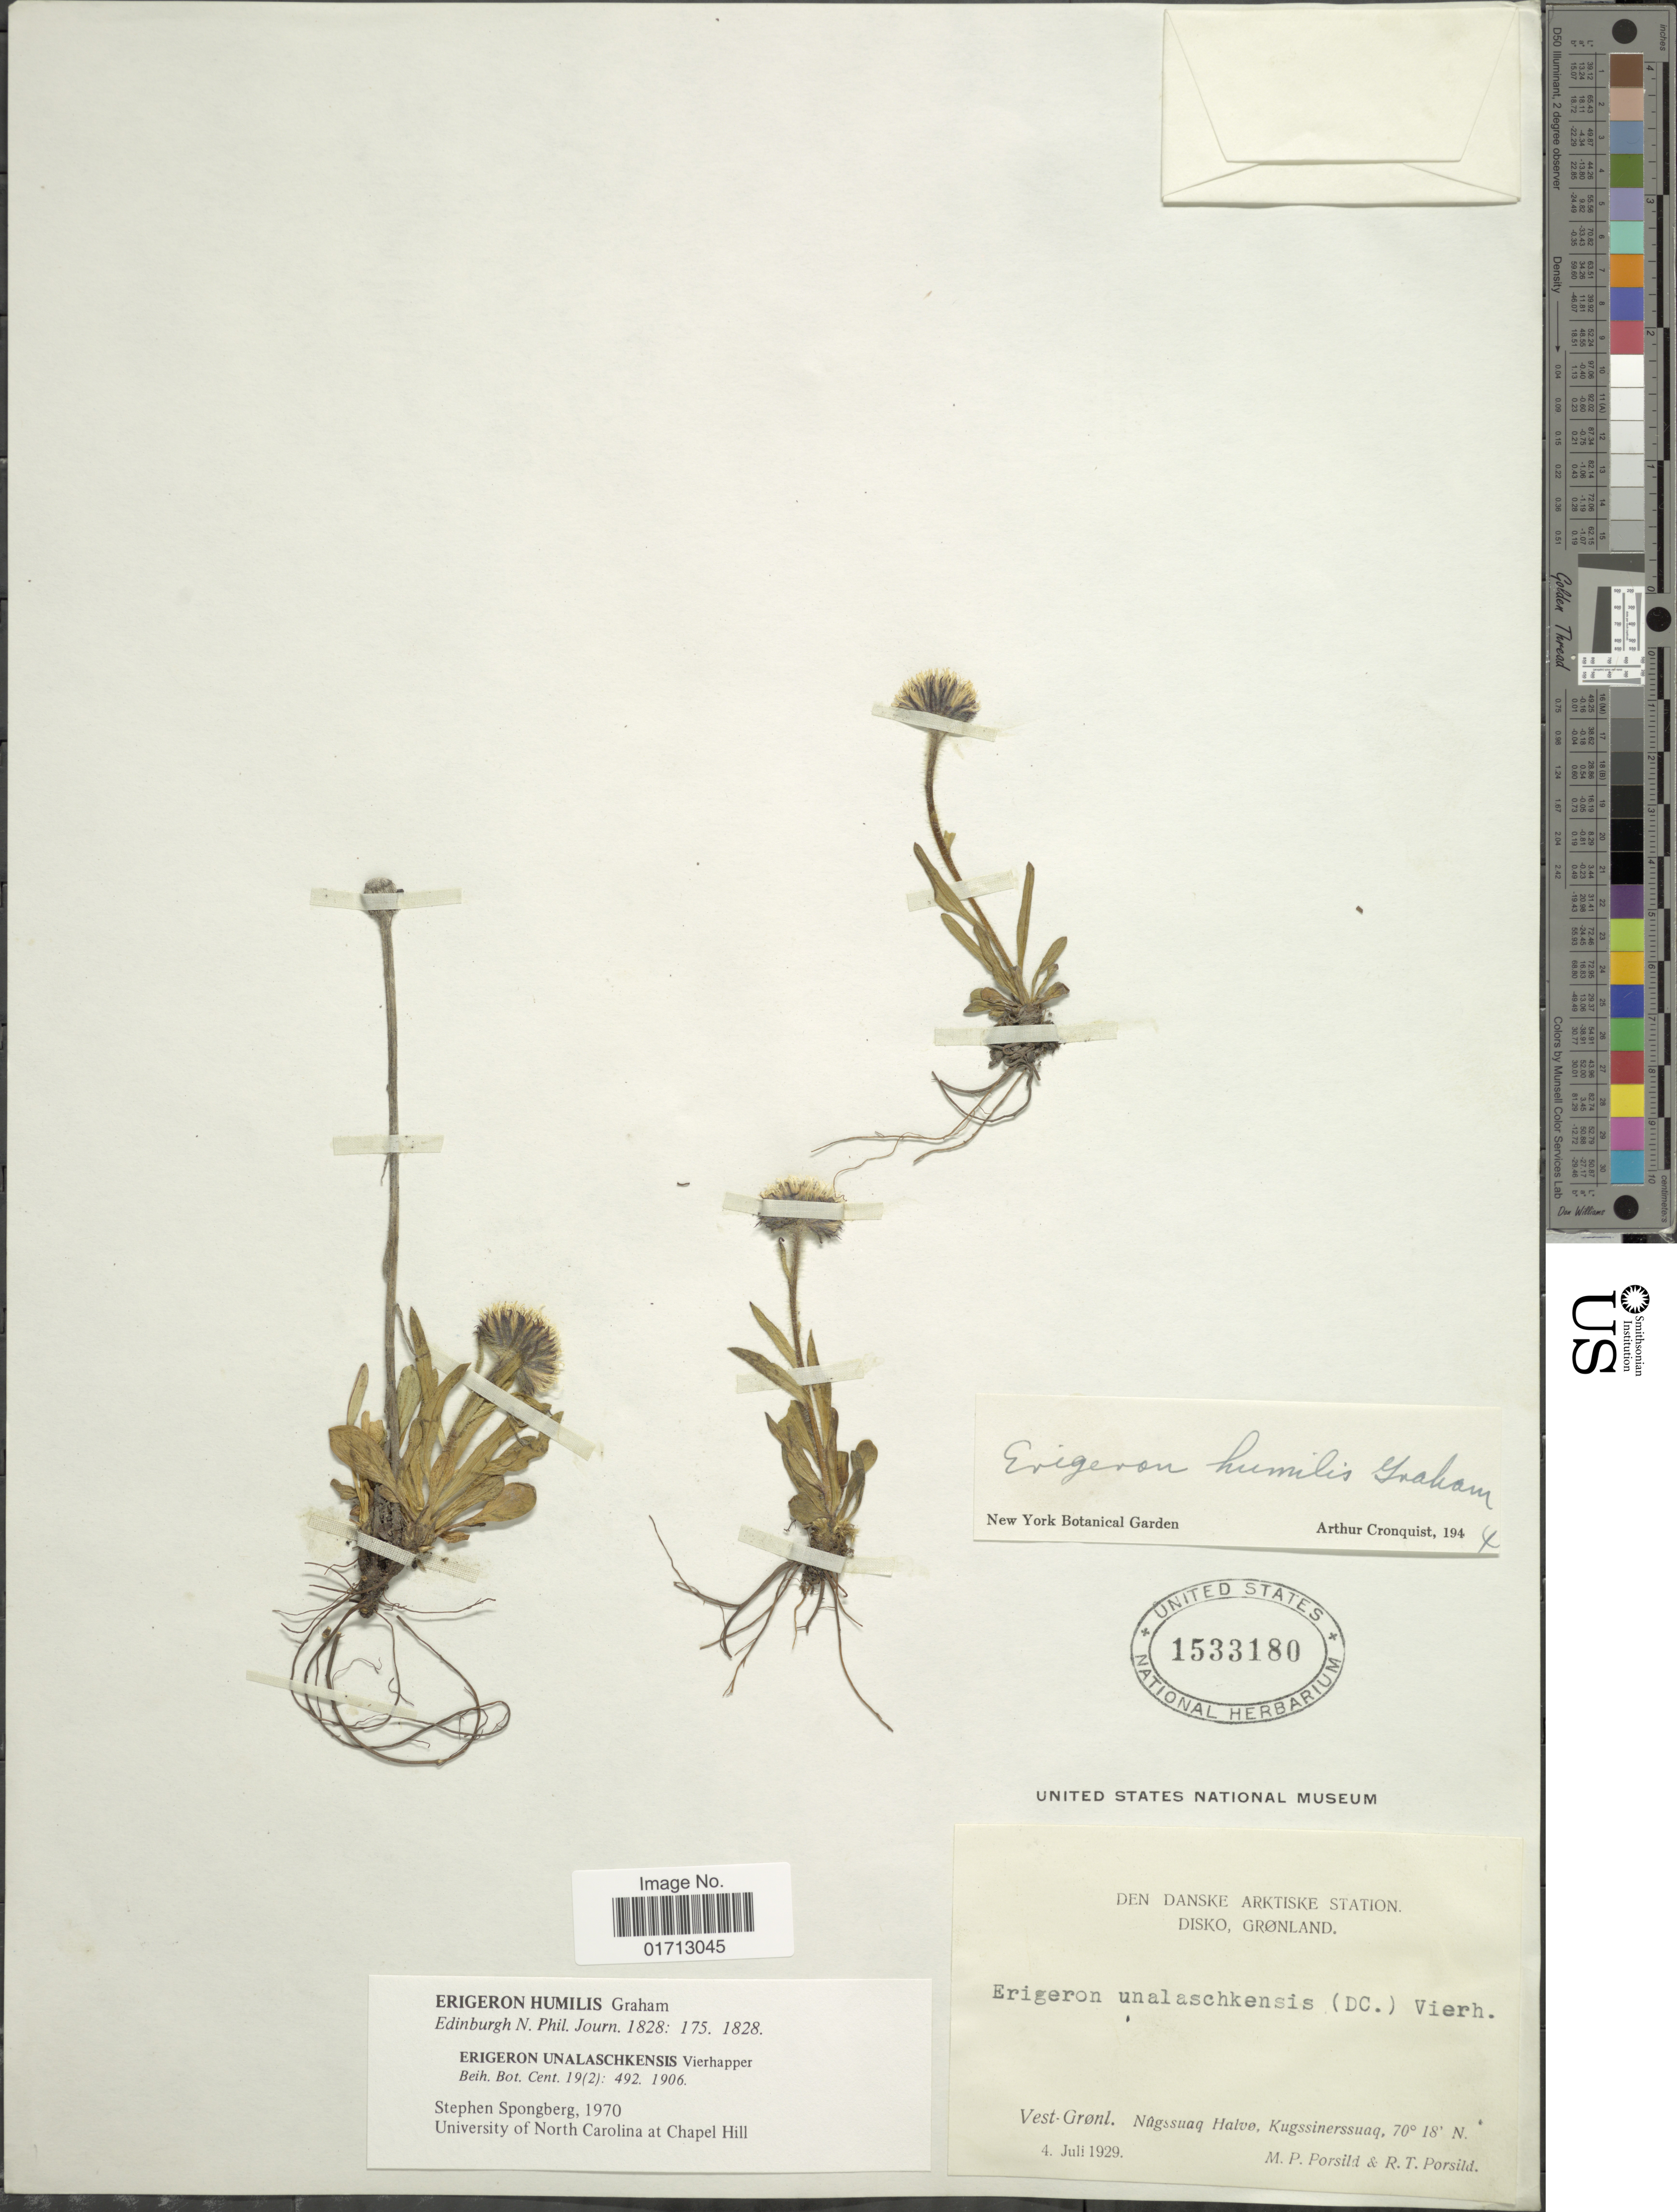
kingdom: Plantae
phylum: Tracheophyta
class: Magnoliopsida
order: Asterales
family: Asteraceae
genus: Erigeron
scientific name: Erigeron humilis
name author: Graham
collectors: M. P. Porsild & R. T. Porsild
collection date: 1929-07-04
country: Greenland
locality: Den Danke Arktiske Station, Disko, Grondland, Vest-Gronl, Nûgssuaq Halvo, Kugsinerssuag.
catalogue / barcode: US 1533180